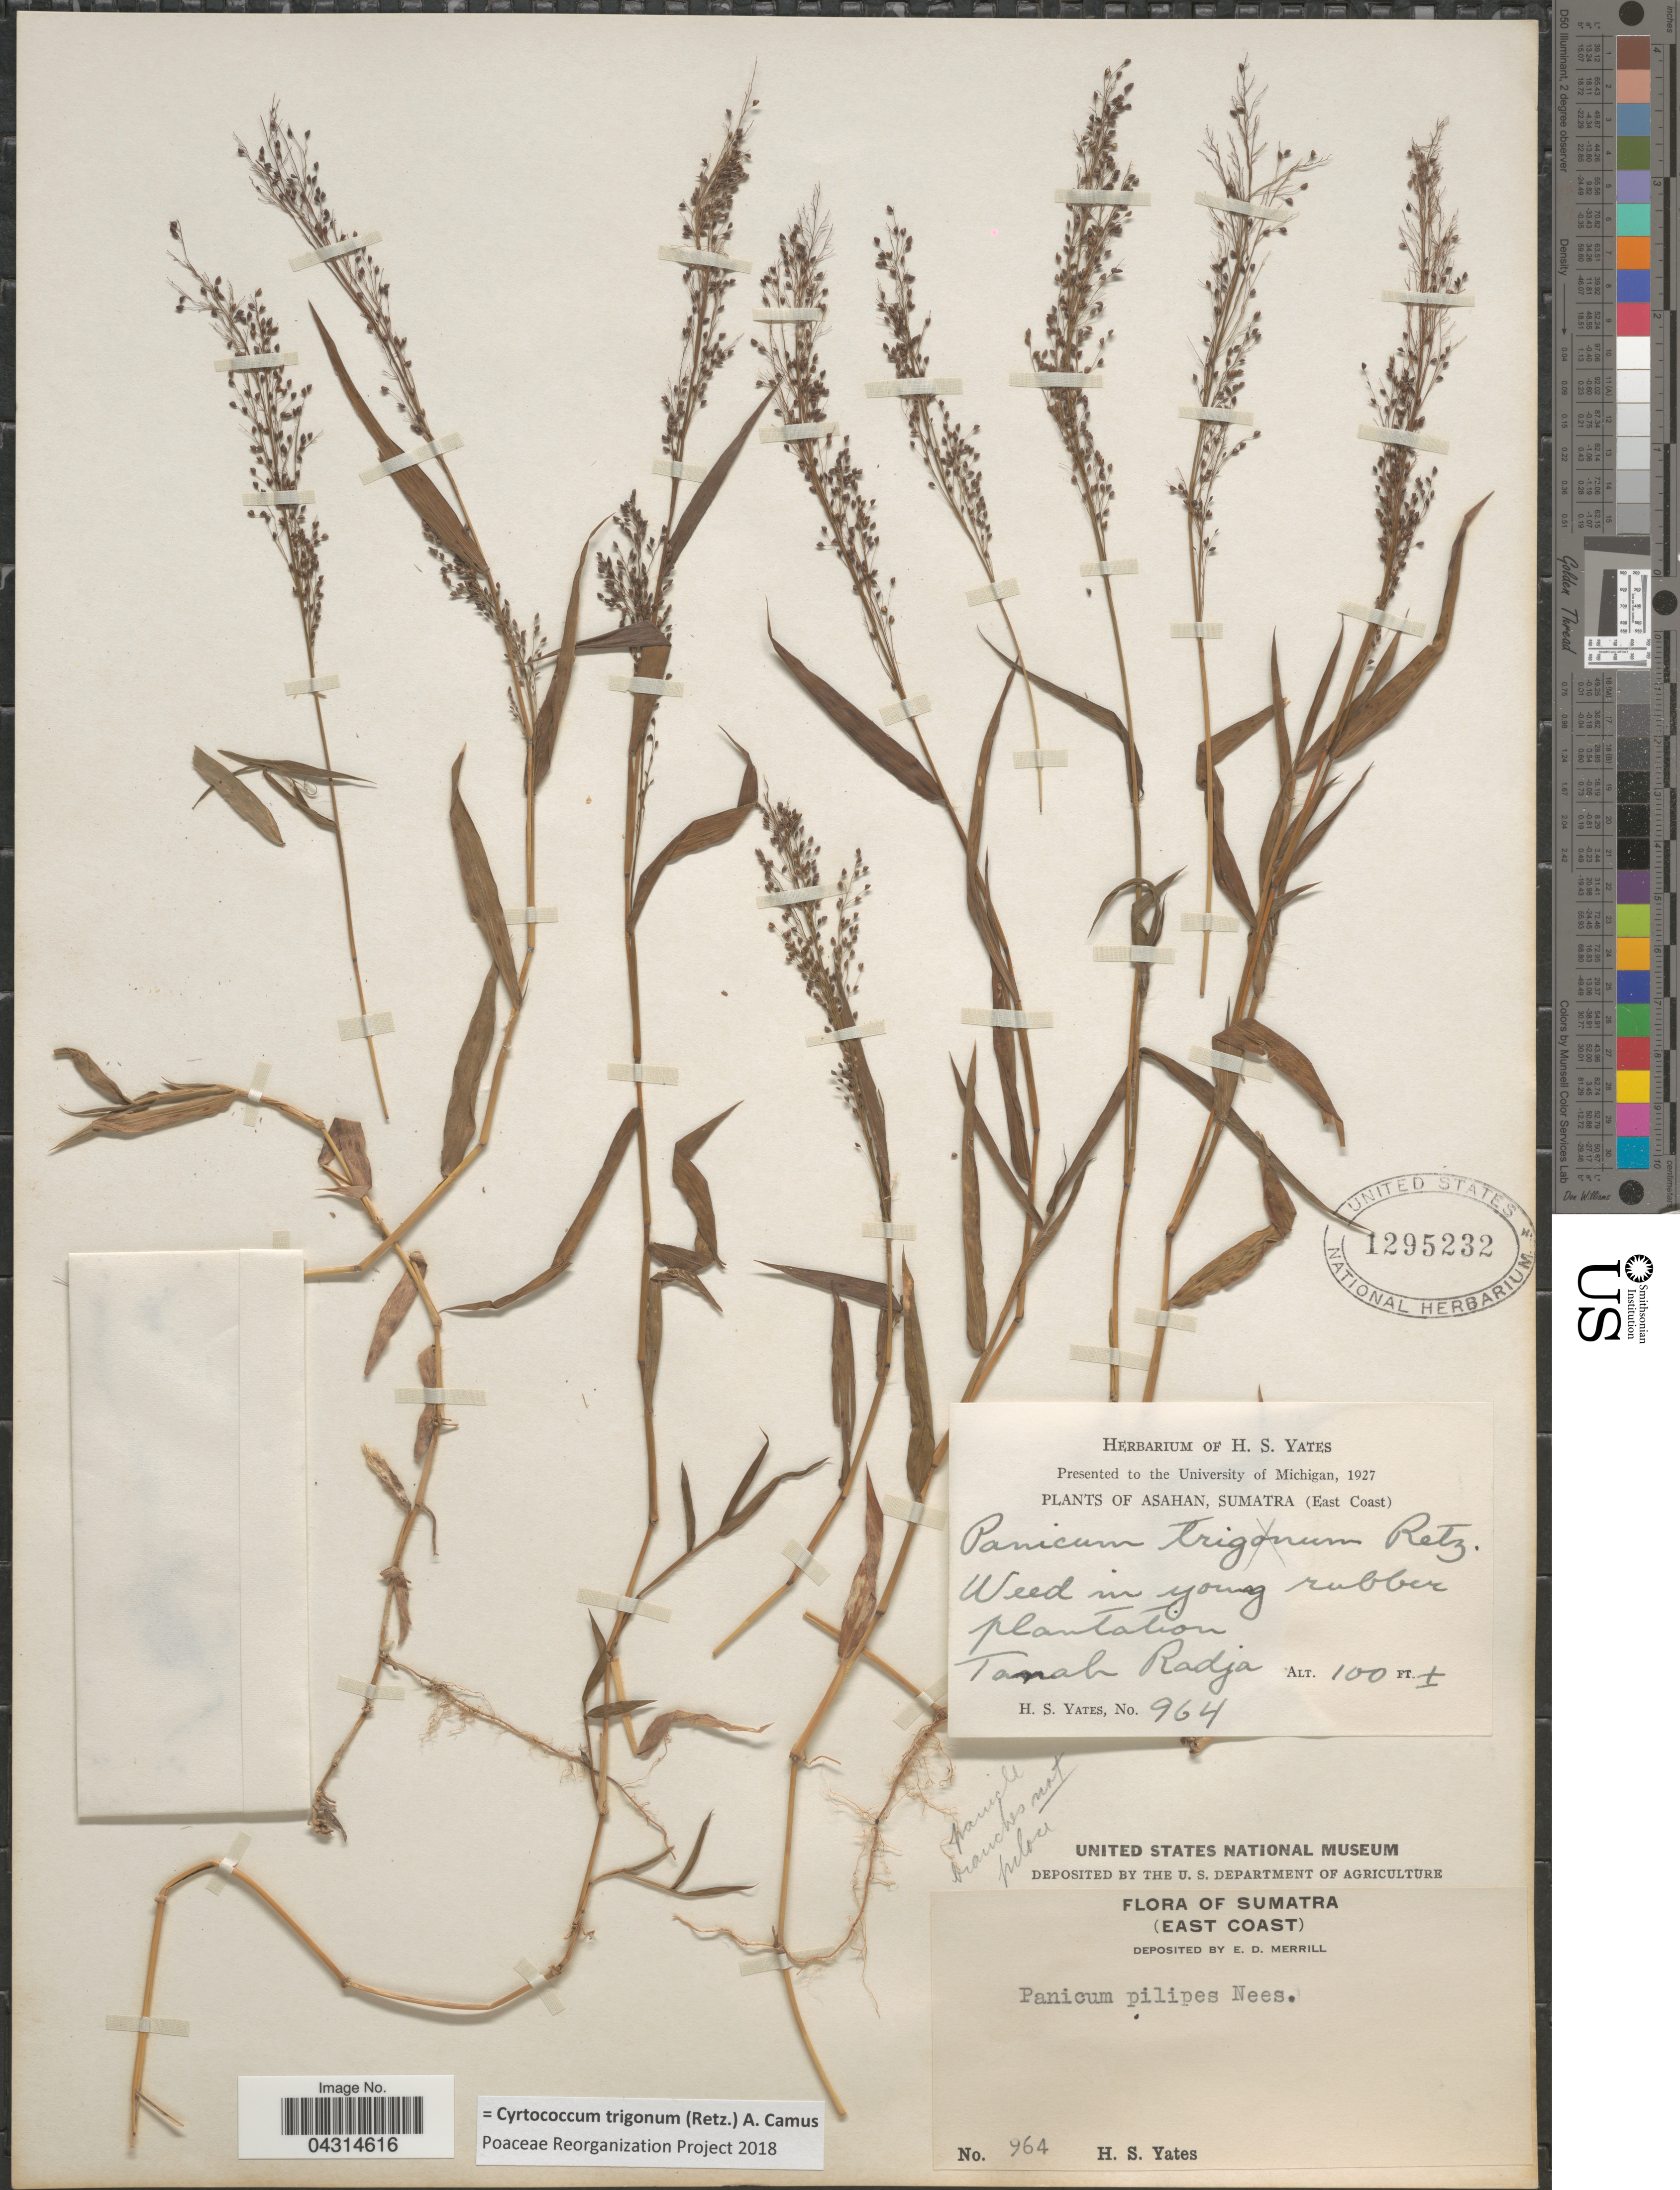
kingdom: Plantae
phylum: Tracheophyta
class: Liliopsida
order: Poales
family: Poaceae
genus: Cyrtococcum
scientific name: Cyrtococcum trigonum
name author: (Retz.) A. Camus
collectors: H. S. Yates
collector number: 964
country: Indonesia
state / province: Sumatra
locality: Asahan, Sumatra (East Coast). In young rubber plantation. Tanab Radja.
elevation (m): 30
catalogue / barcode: US 1295232